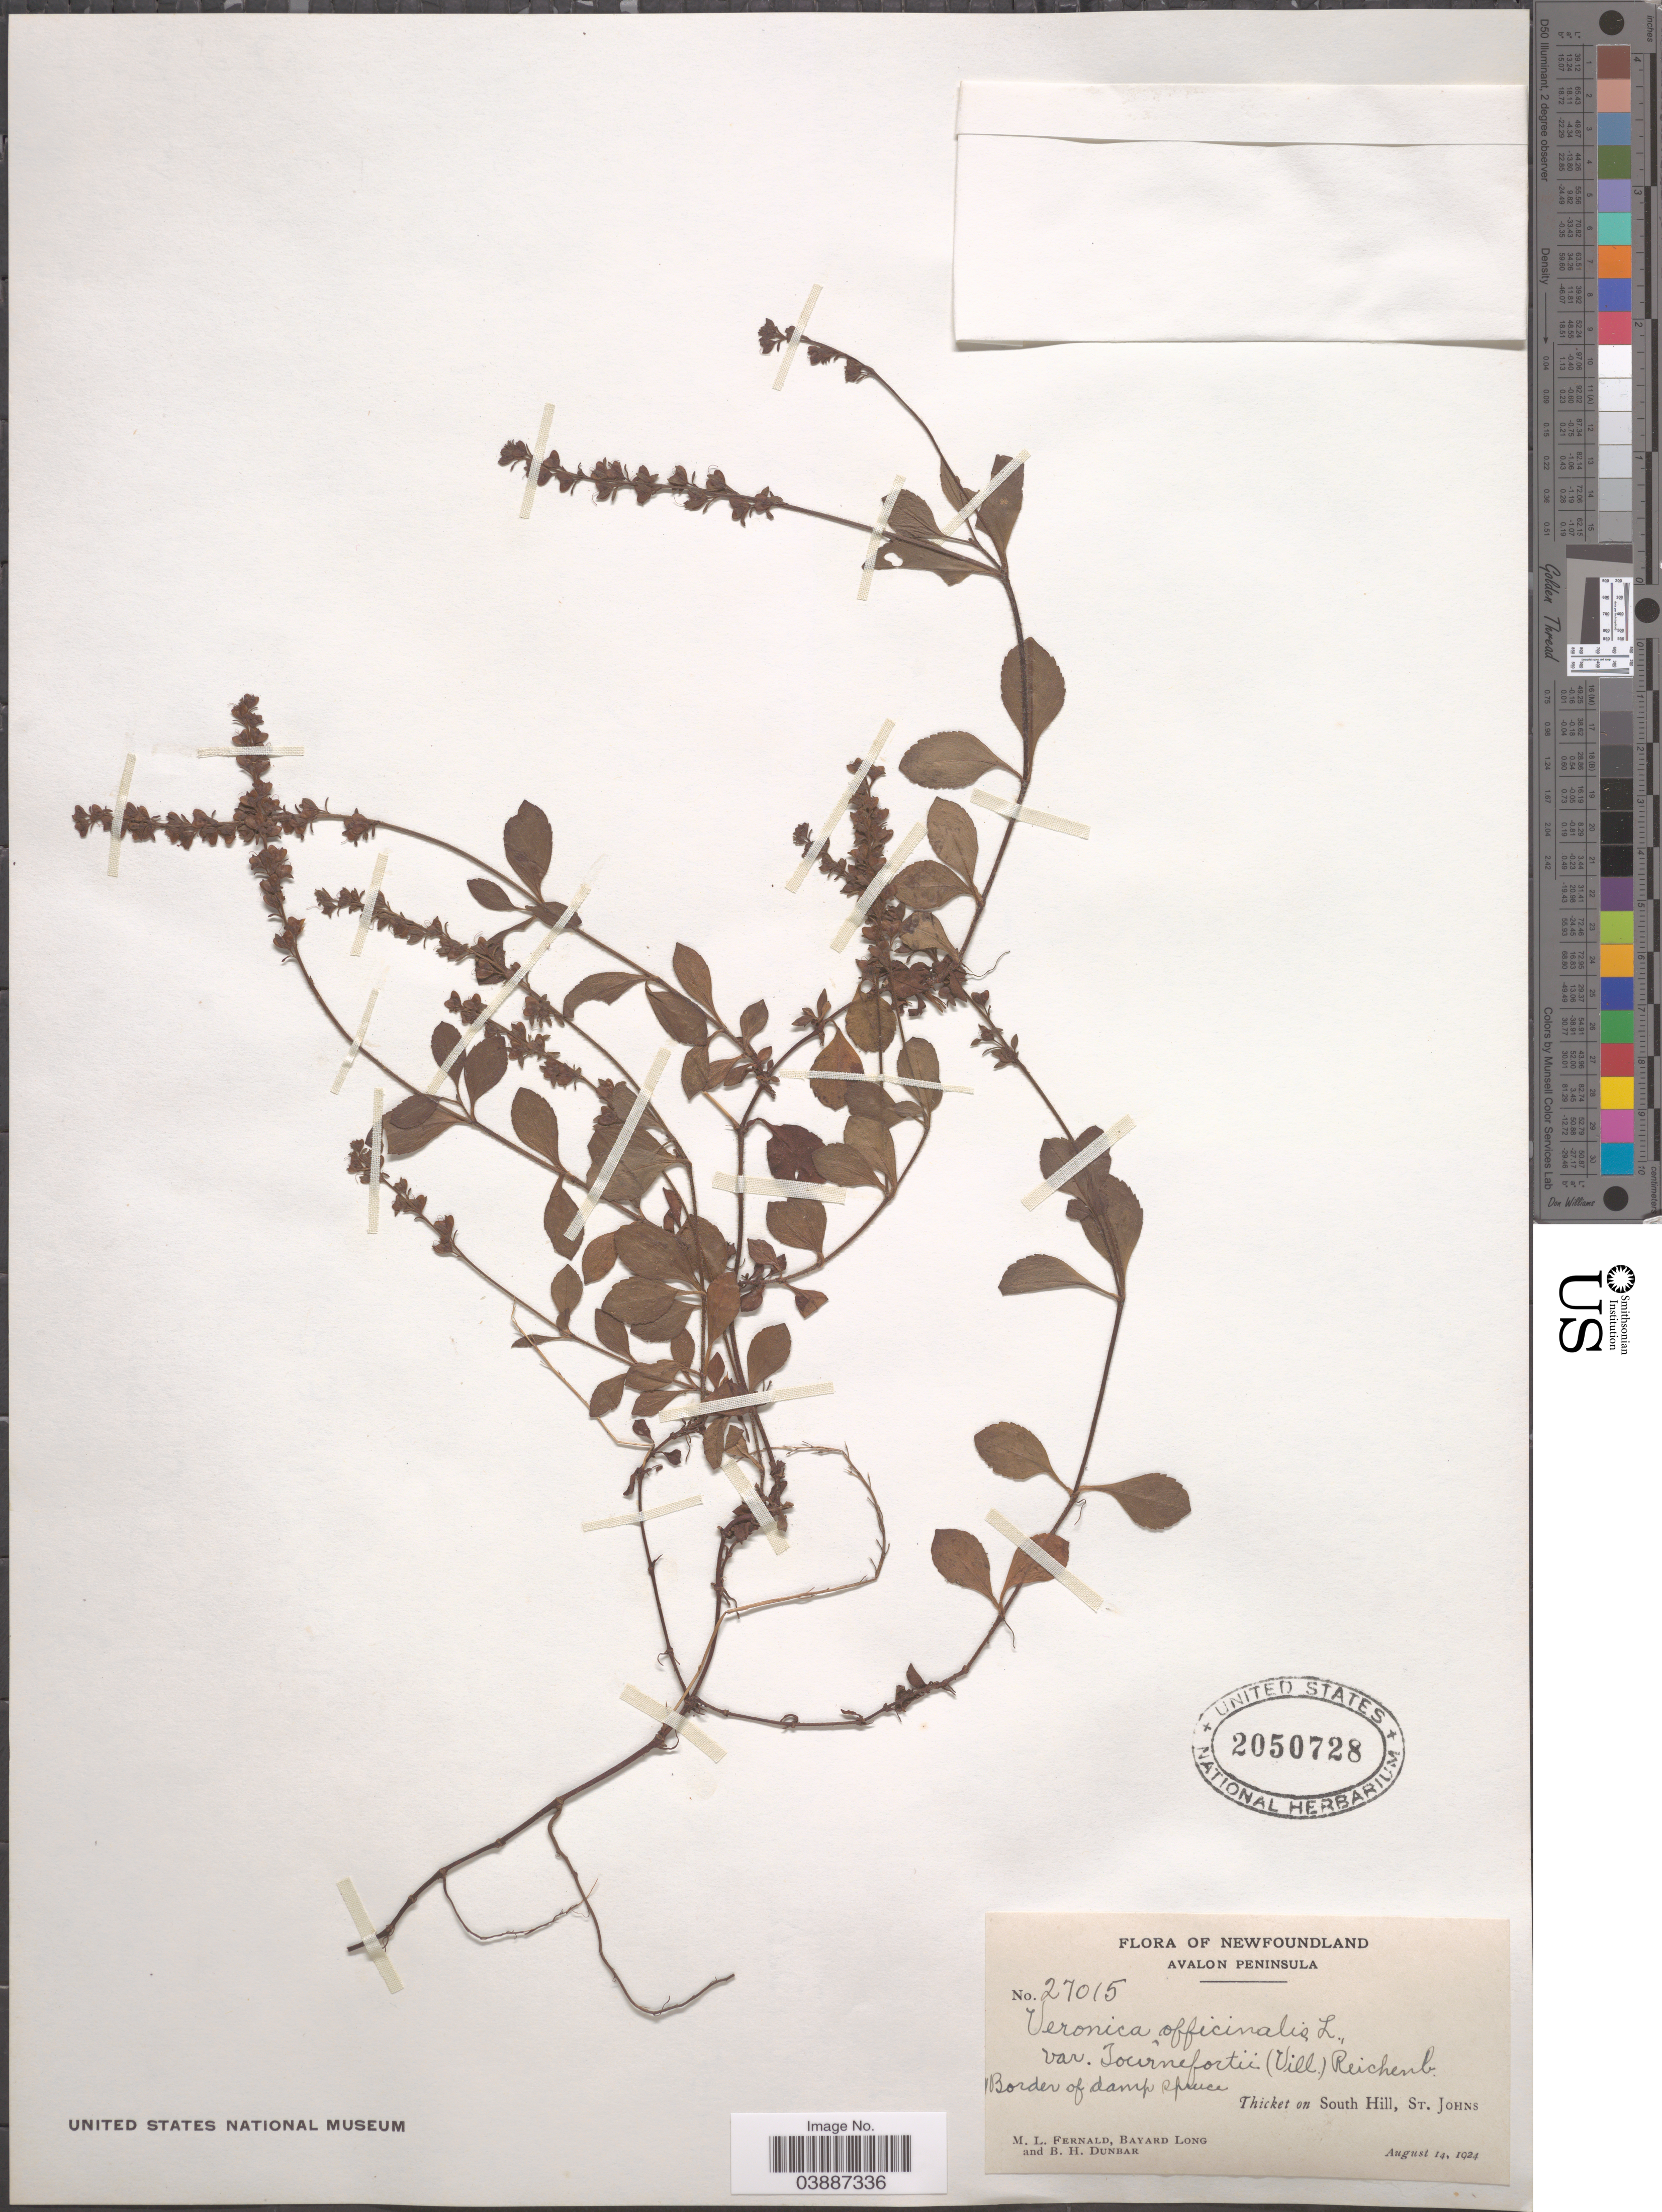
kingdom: Plantae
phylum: Tracheophyta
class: Magnoliopsida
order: Lamiales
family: Plantaginaceae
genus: Veronica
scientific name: Veronica officinalis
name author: L.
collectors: M. L. Fernald, B. Long & B. Dunbar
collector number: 27015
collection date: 1924-08-14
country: Canada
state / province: Newfoundland and Labrador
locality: Avalon Peninsula. Thicket on South Hill, St. Johns.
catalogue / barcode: US 2050728